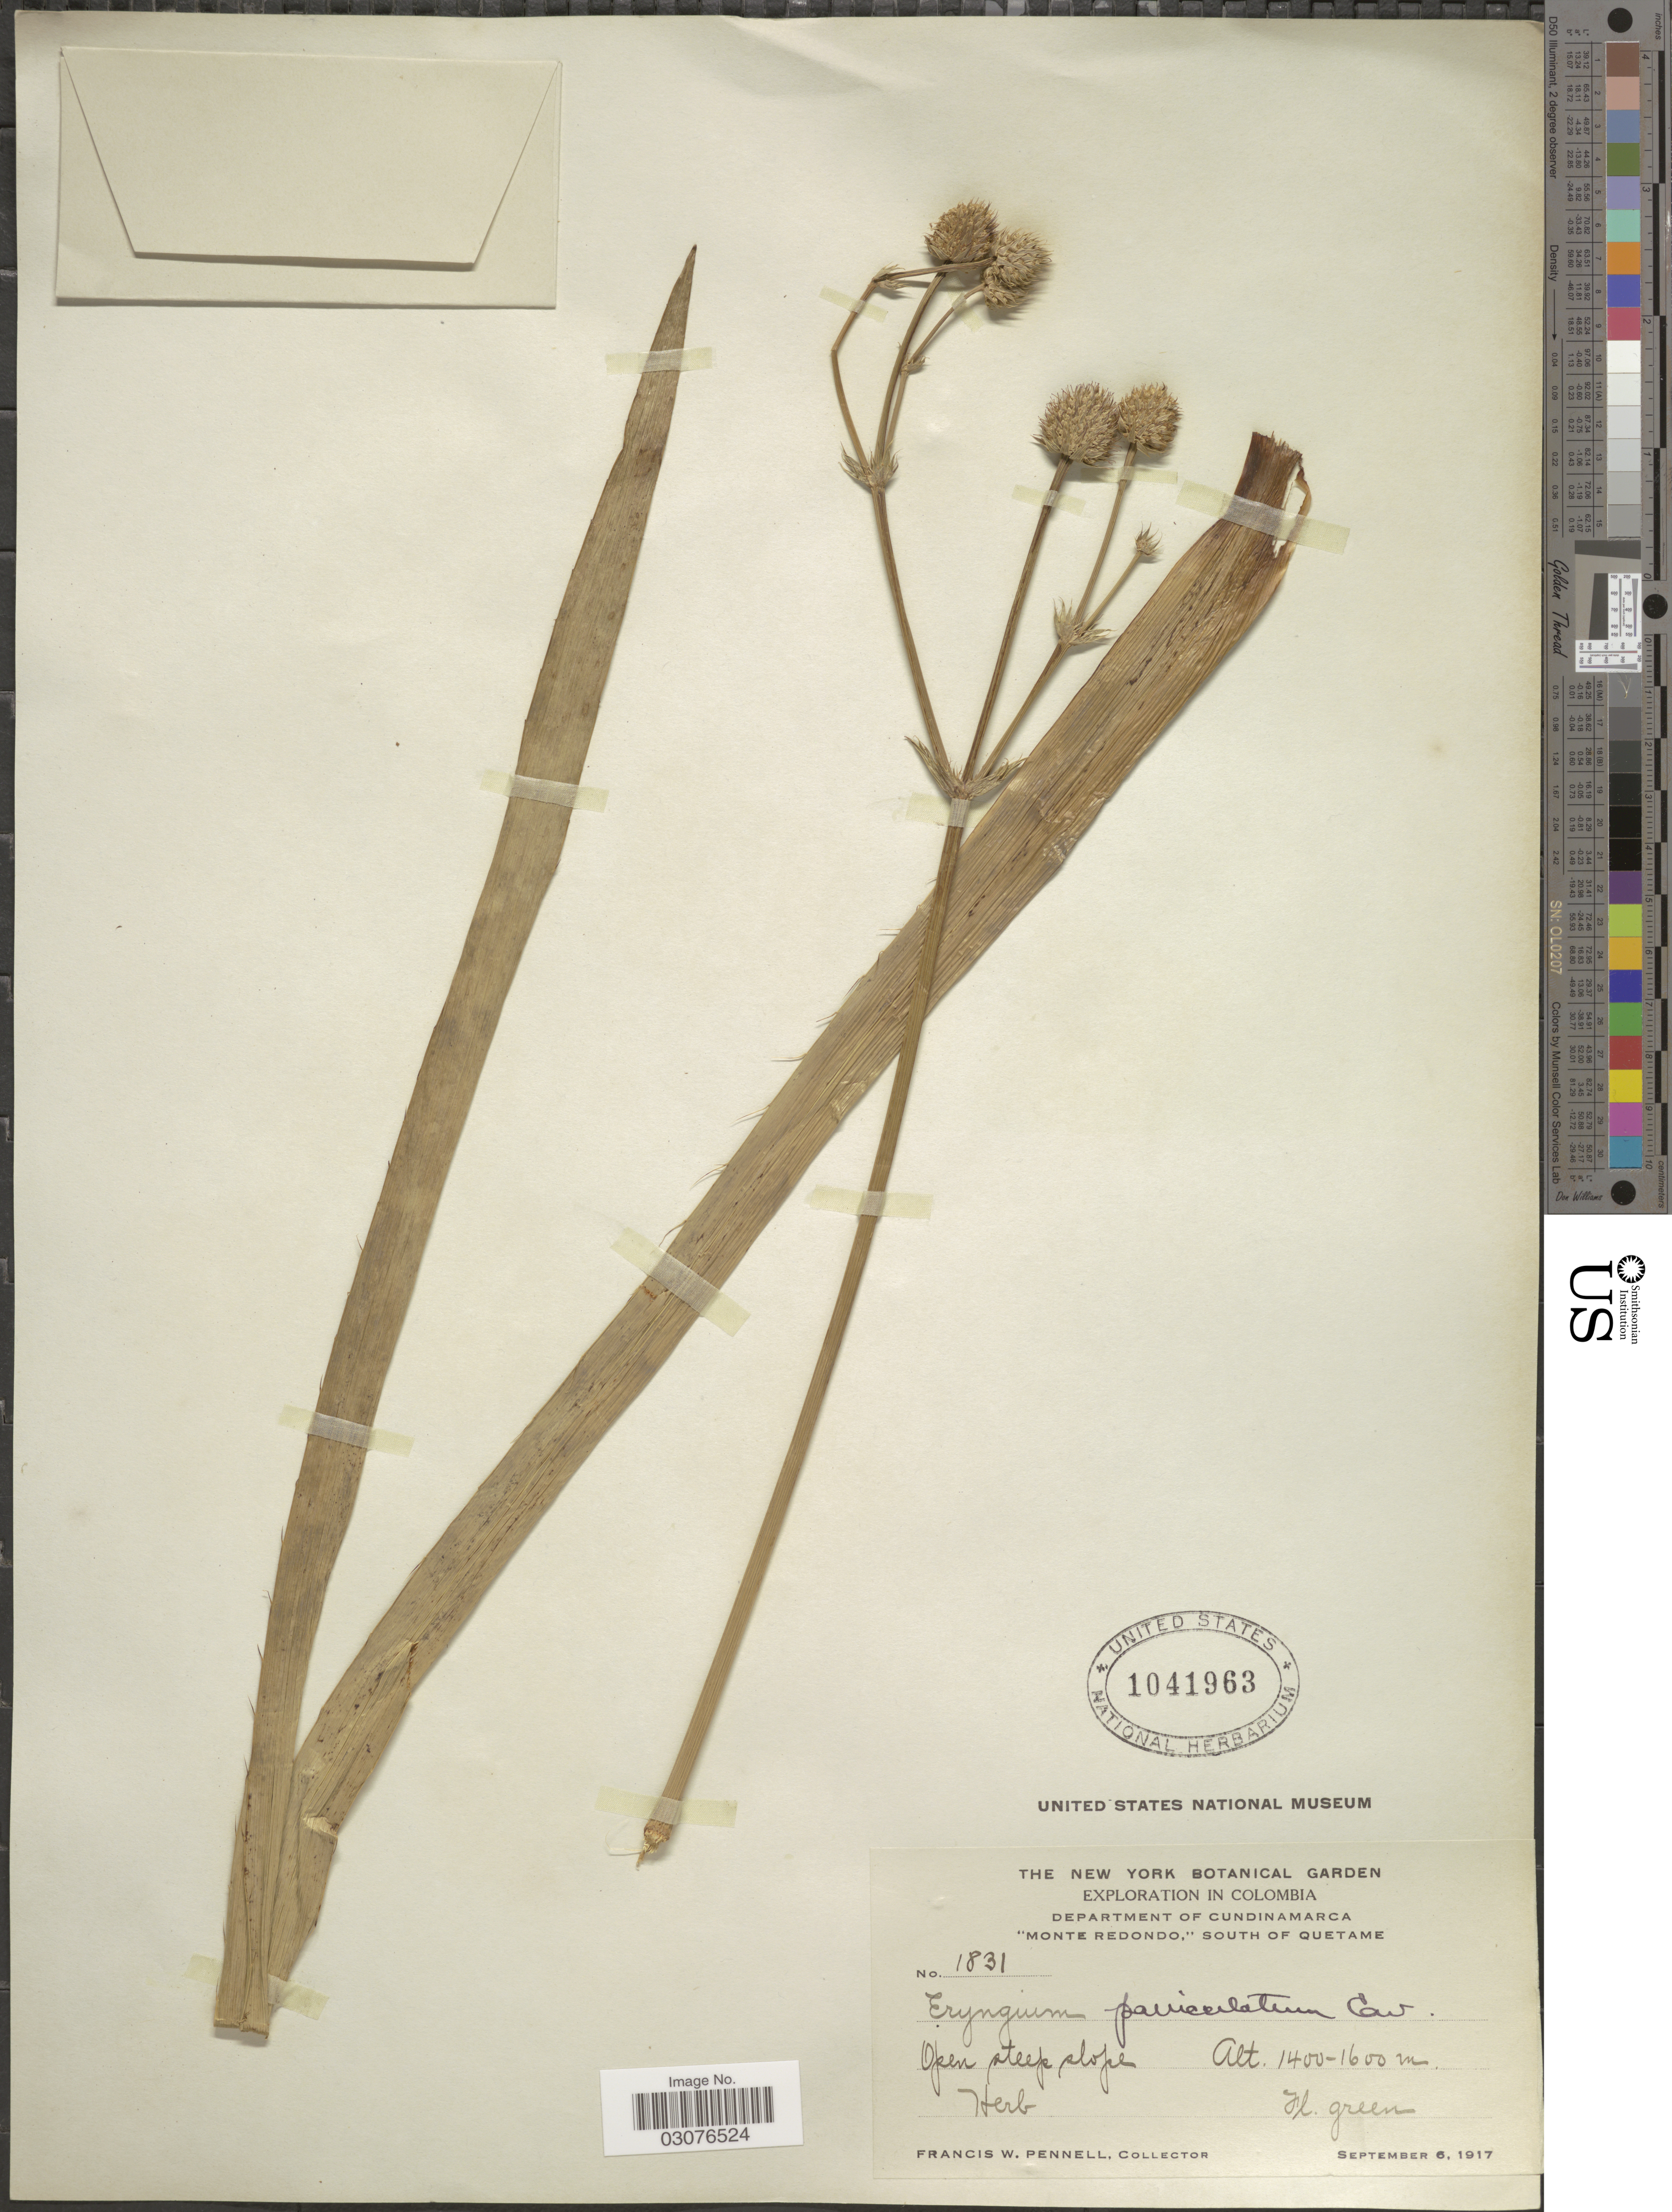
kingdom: Plantae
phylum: Tracheophyta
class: Magnoliopsida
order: Apiales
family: Apiaceae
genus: Eryngium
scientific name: Eryngium humboldtii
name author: F. Delaroche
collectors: F. W. Pennell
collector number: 1831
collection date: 1917-09-06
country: Colombia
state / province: Cundinamarca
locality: Department of Cundinamarca, "Monte Redondo," South of Quetame.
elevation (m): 1400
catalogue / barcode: US 1041963